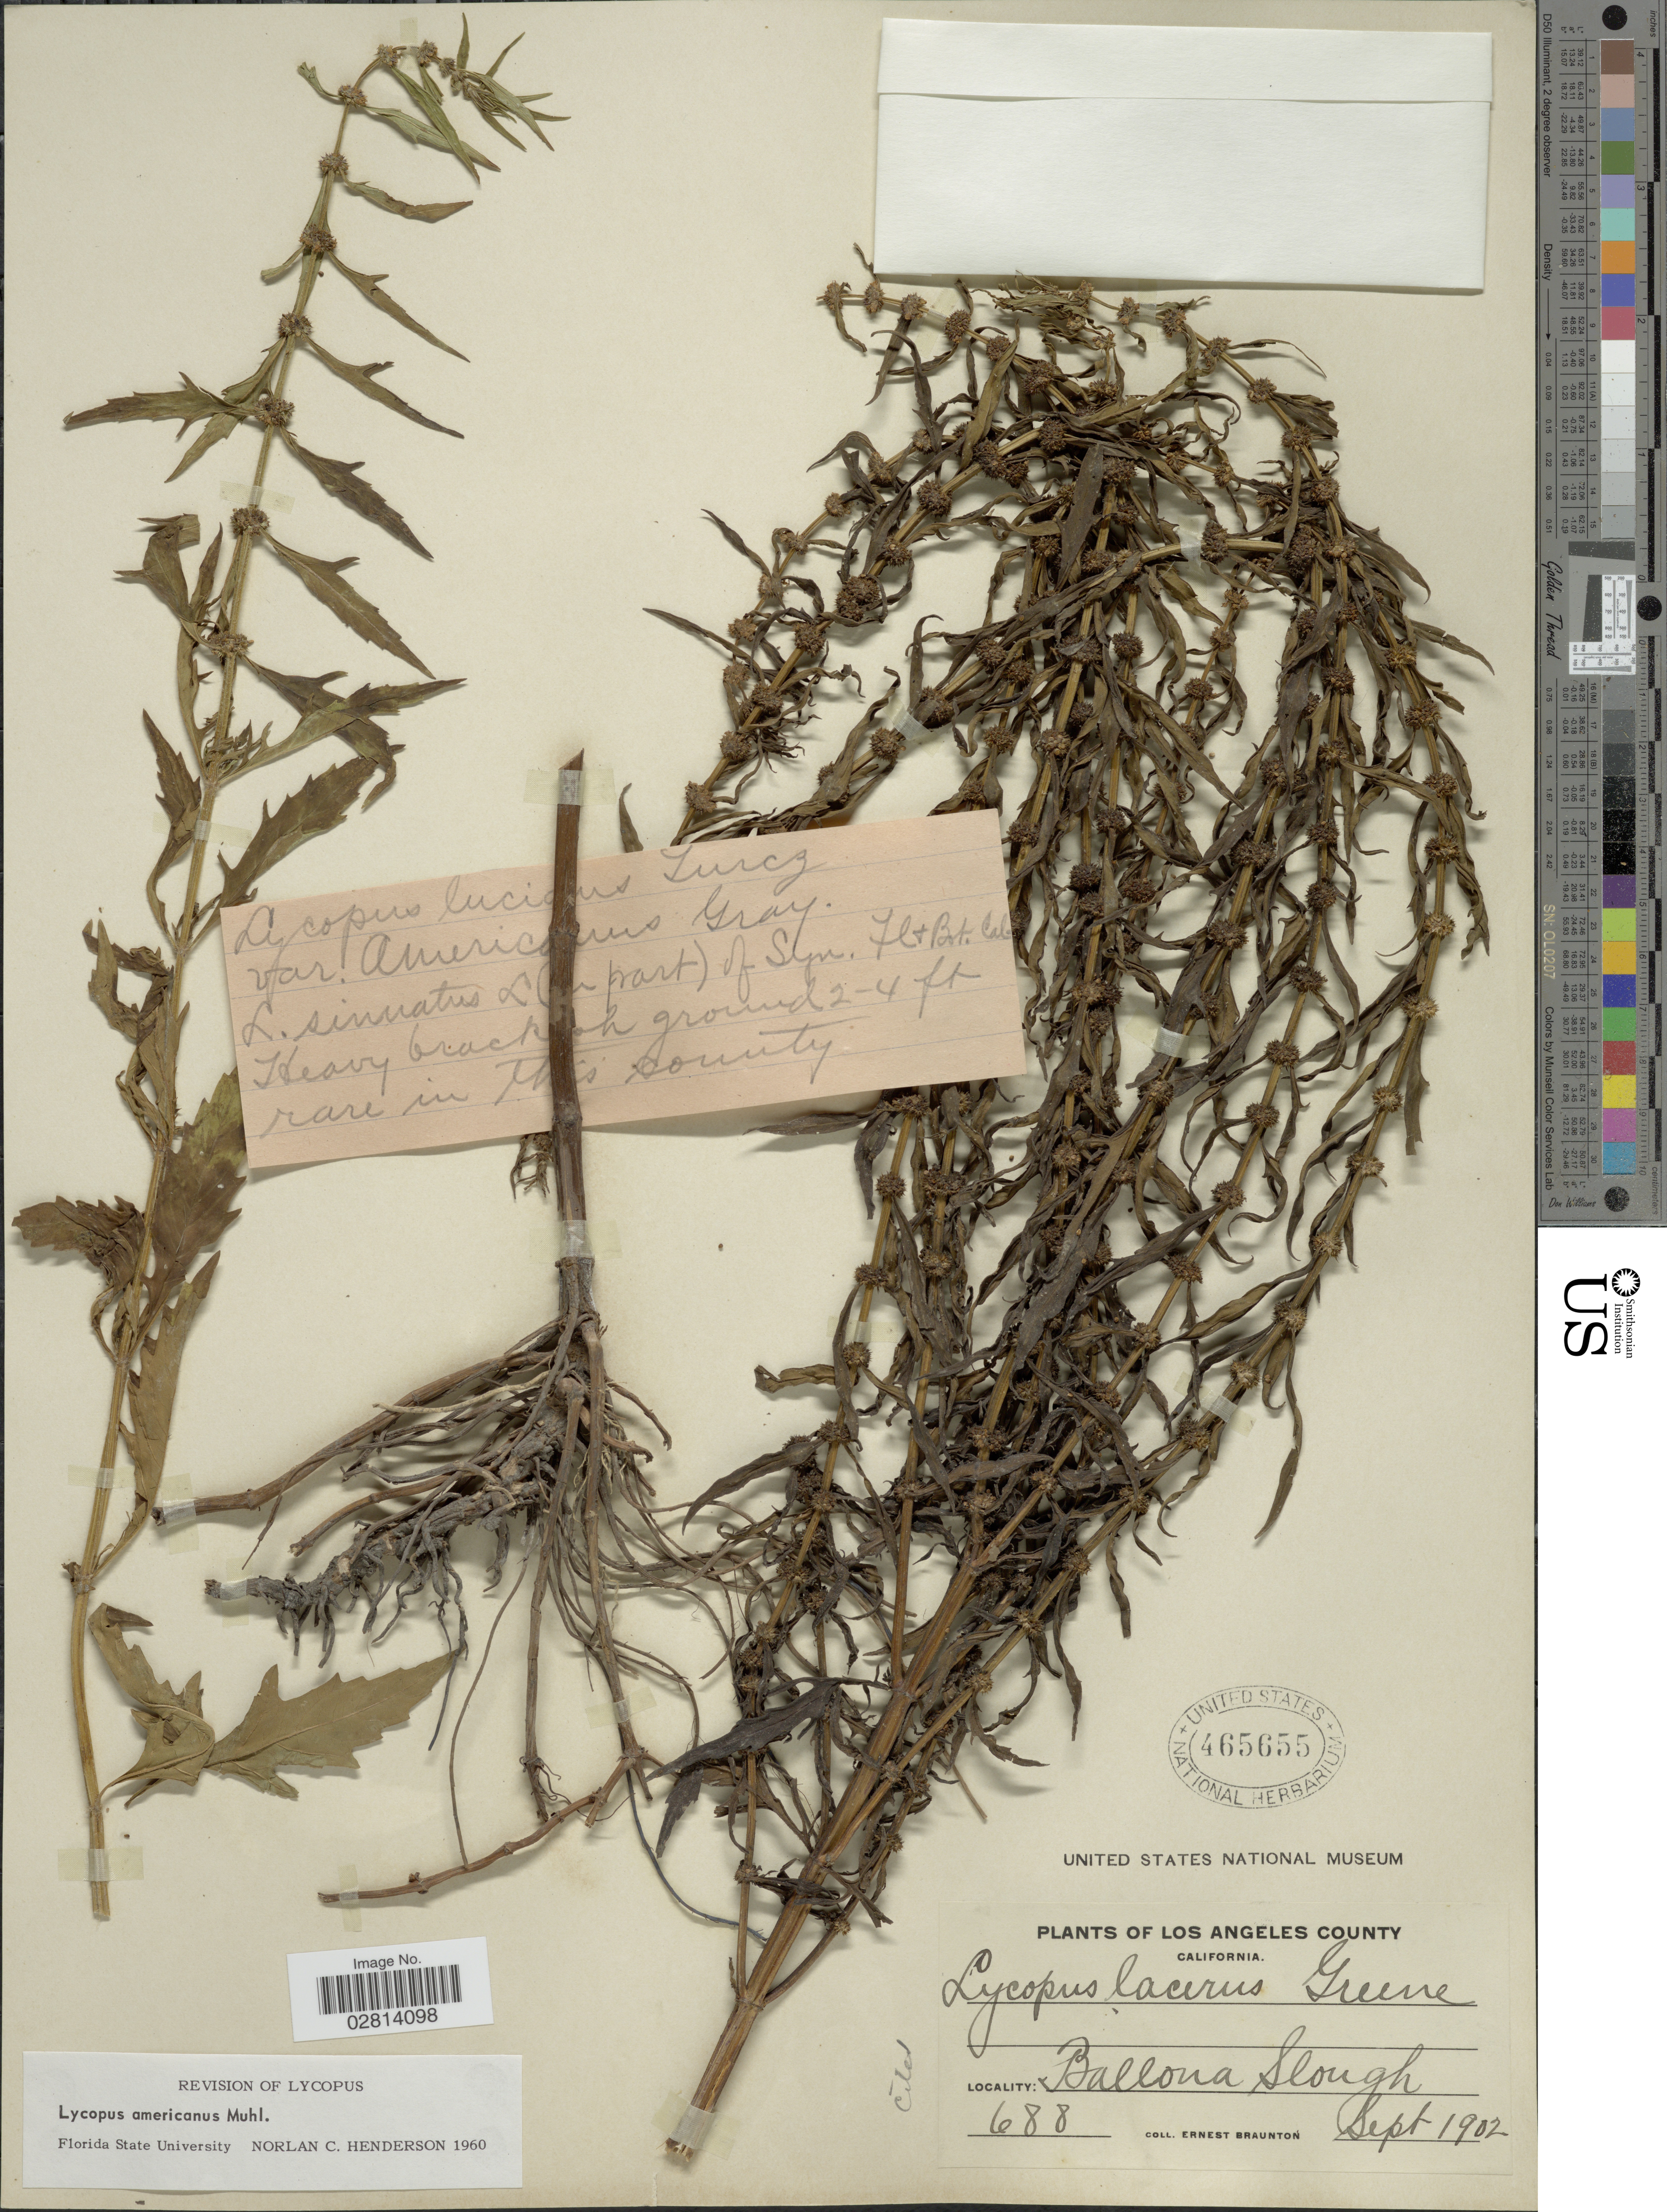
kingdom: Plantae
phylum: Tracheophyta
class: Magnoliopsida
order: Lamiales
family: Lamiaceae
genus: Lycopus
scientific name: Lycopus americanus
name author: Muhl. ex W.P.C. Barton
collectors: E. Braunton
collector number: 688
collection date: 1902-09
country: United States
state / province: California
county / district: Los Angeles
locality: Los Angeles County, California, Ballona Slough.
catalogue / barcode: US 465655